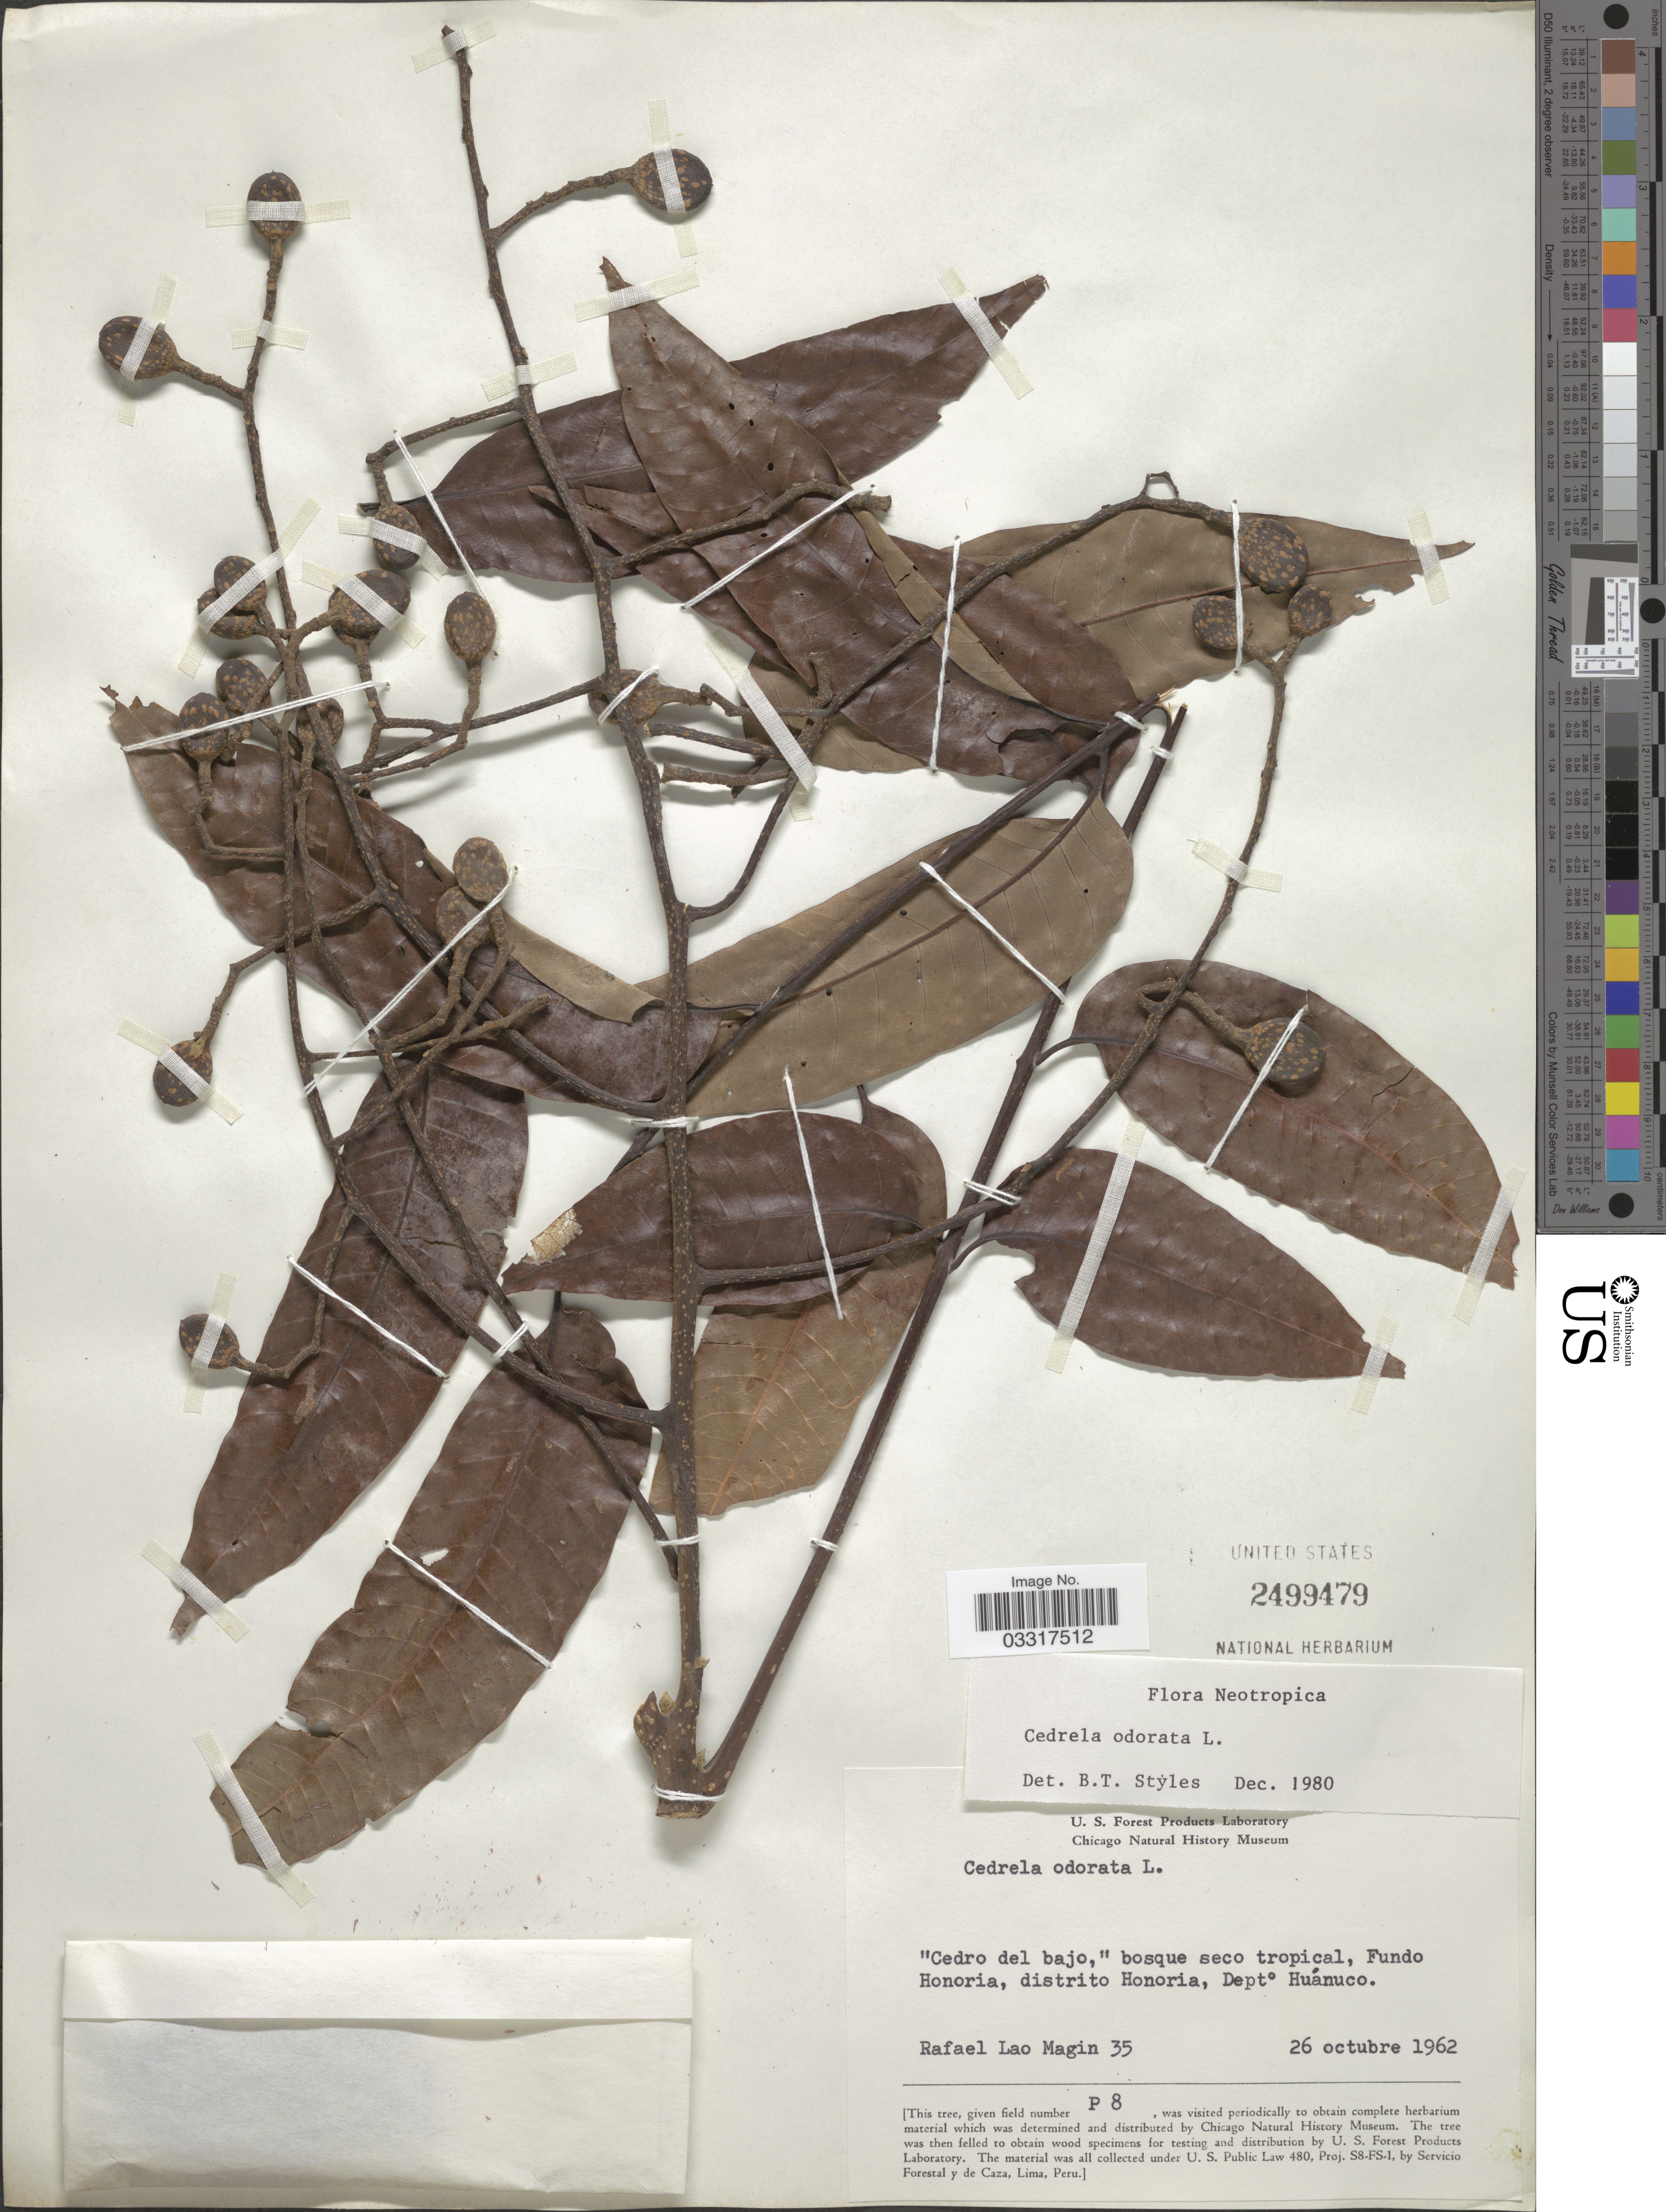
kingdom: Plantae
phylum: Tracheophyta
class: Magnoliopsida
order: Sapindales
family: Meliaceae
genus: Cedrela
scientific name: Cedrela odorata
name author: L.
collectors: R. L. Magin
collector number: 35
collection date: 1962-10-26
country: Peru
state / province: Huánuco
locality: Bosque seco tropical, Fundo Honoria, distrito Honoria, Depto Huánuco.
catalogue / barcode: US 2499479